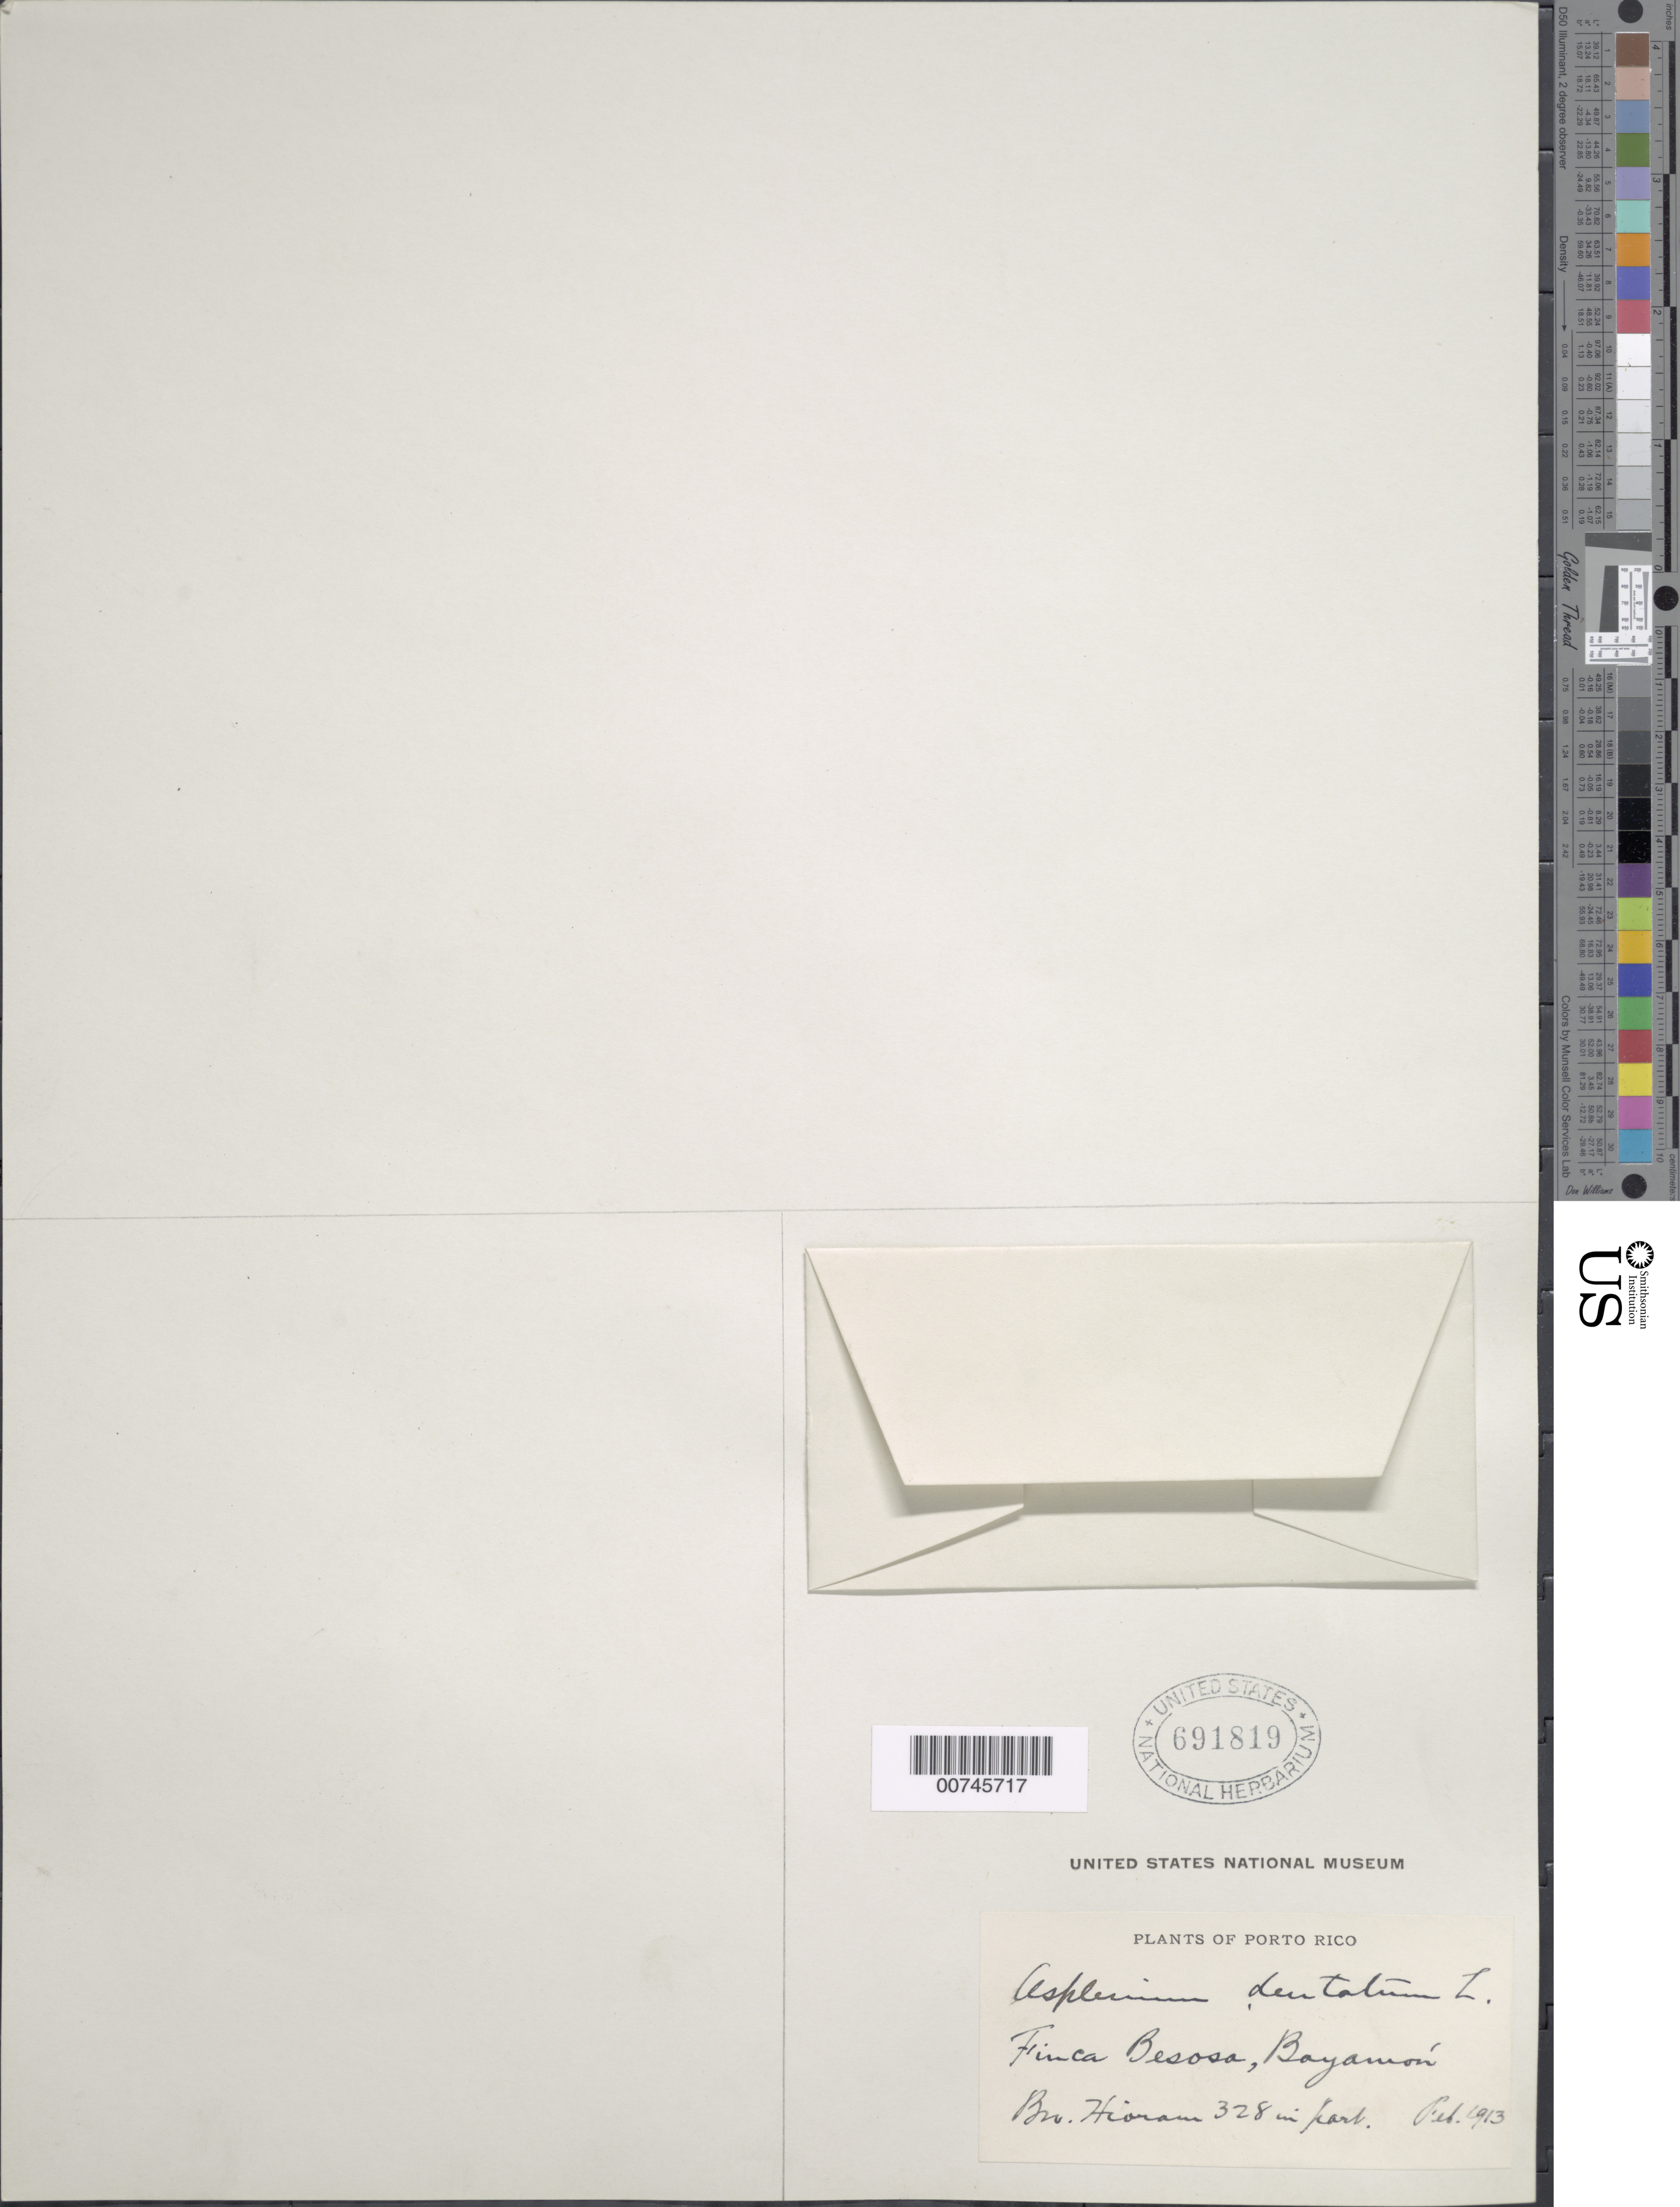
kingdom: Plantae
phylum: Tracheophyta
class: Polypodiopsida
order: Polypodiales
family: Aspleniaceae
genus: Asplenium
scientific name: Asplenium trichomanes-dentatum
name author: L.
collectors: Bro. Hioram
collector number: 328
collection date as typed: Feb 1913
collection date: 1913-02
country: Puerto Rico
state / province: Bayamón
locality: Finca Besosa, Bayamón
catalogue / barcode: US 691819